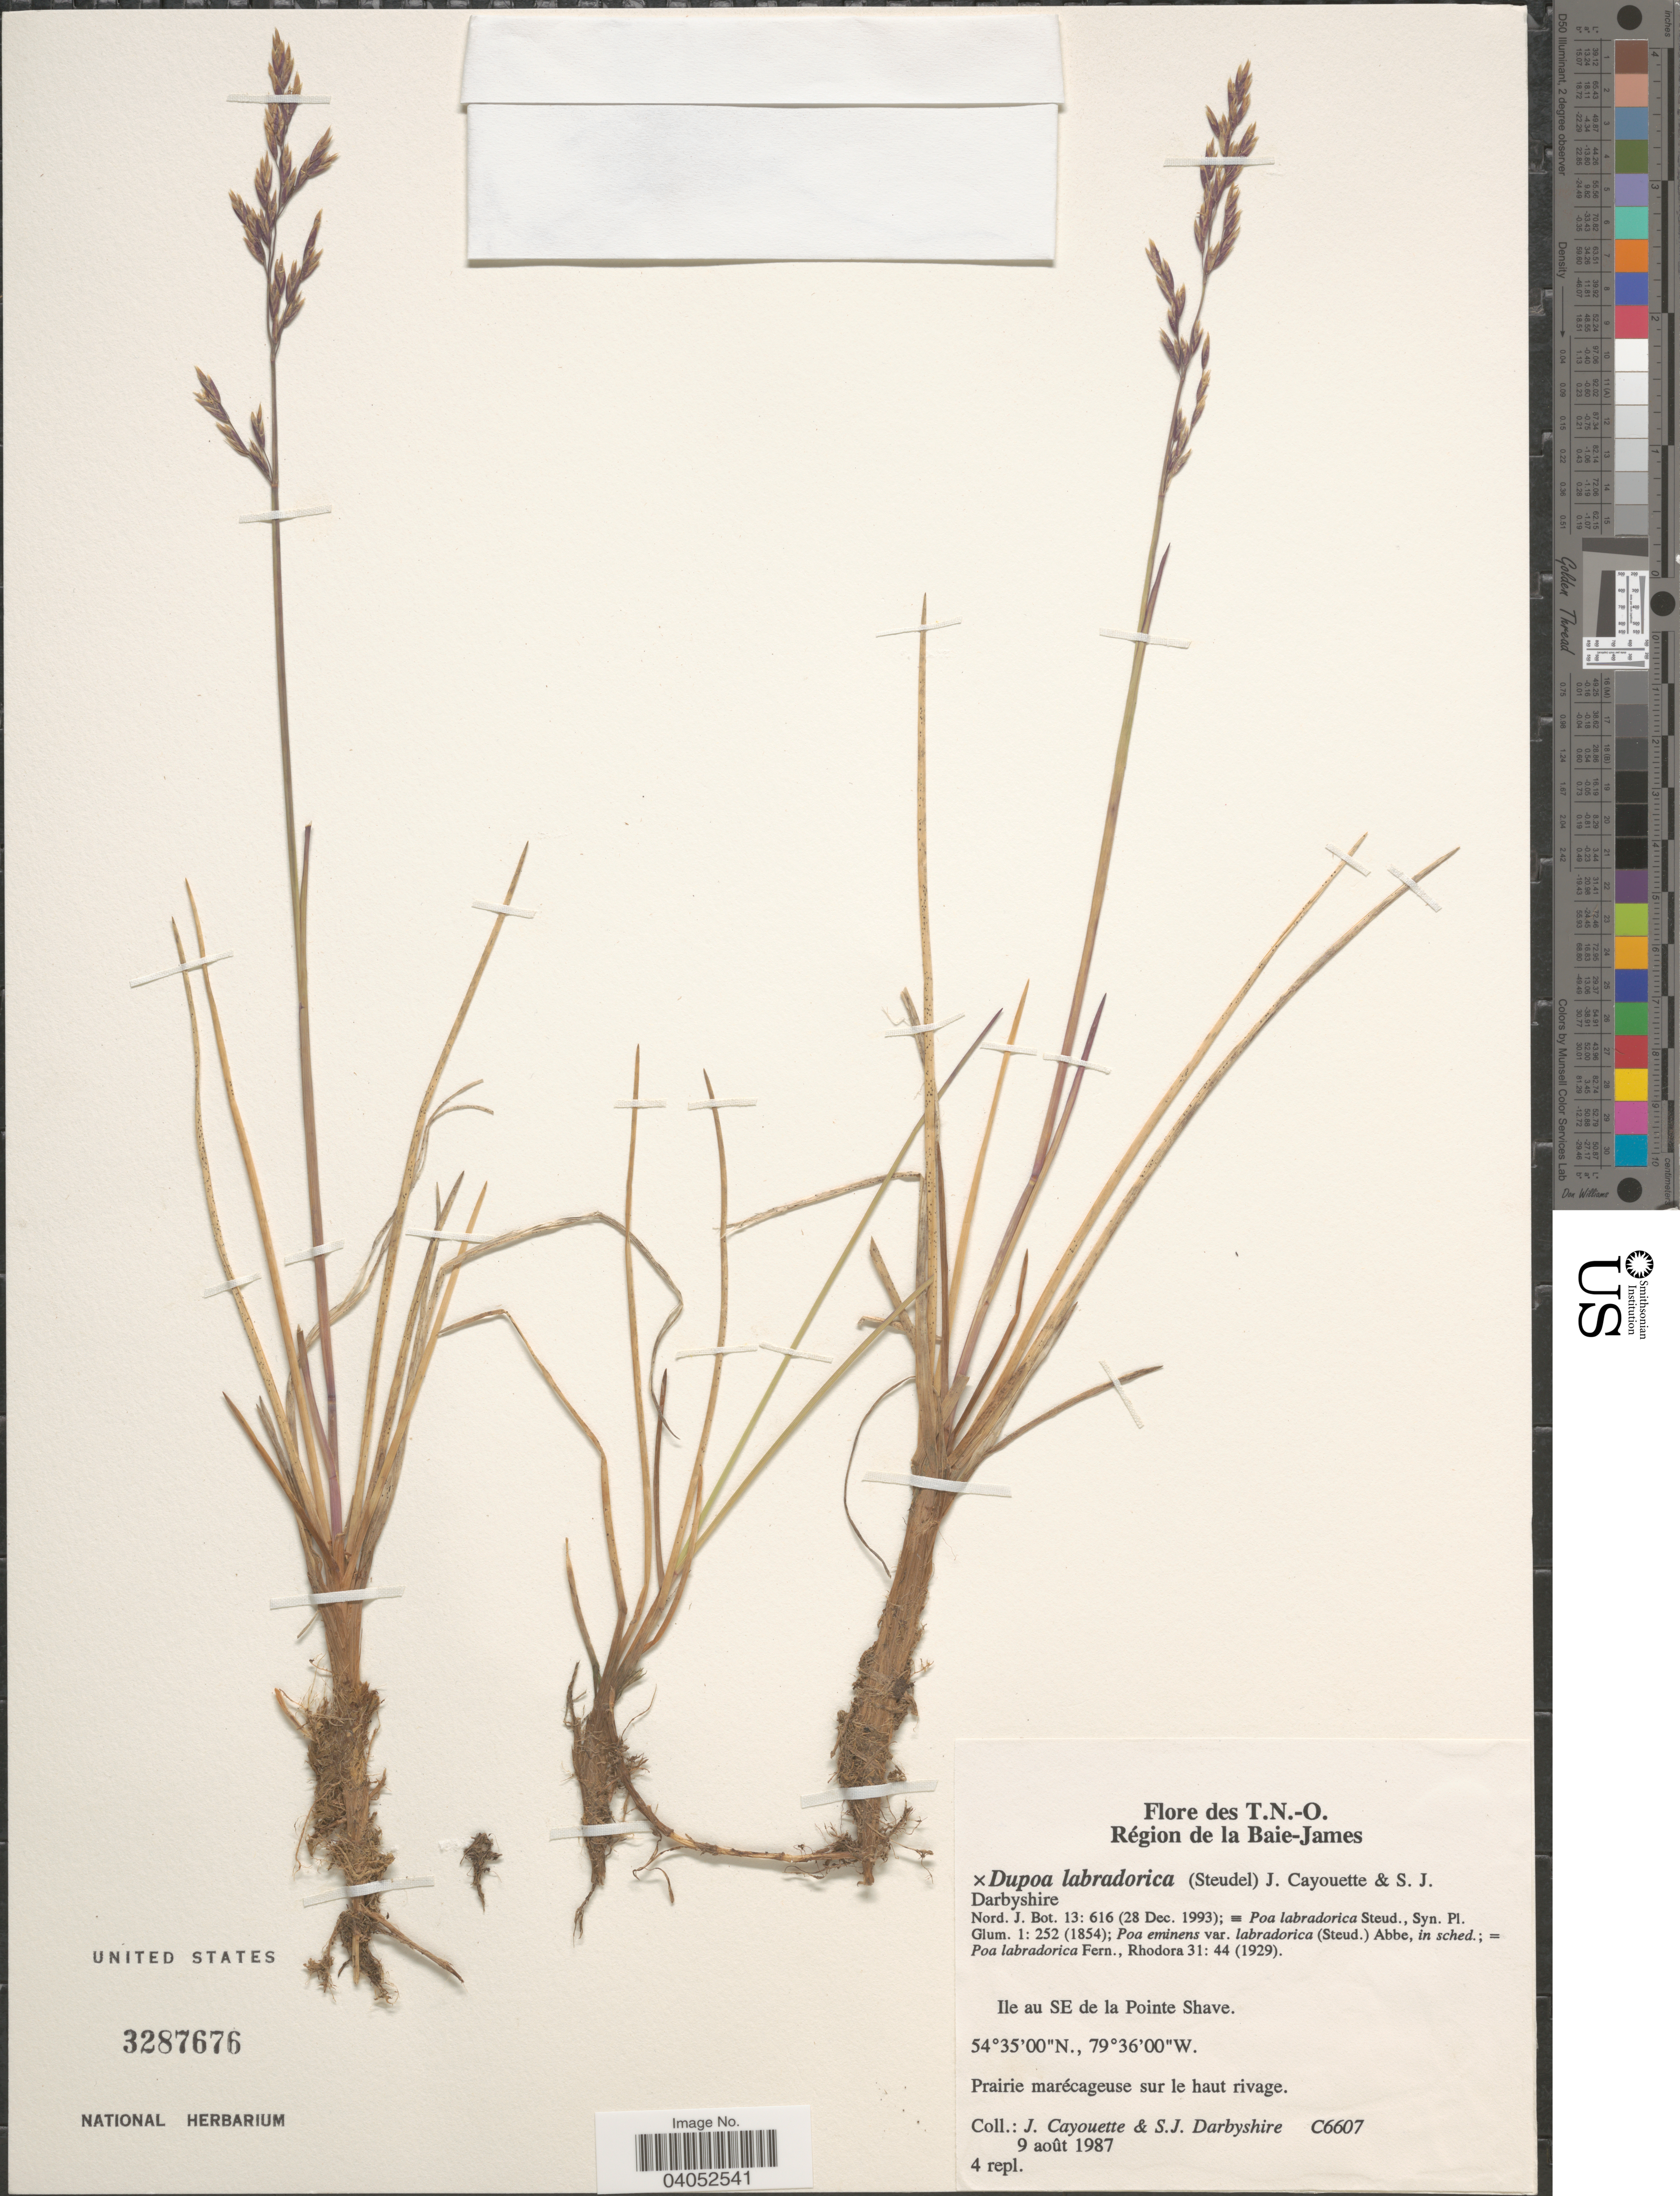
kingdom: Plantae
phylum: Tracheophyta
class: Liliopsida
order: Poales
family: Poaceae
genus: Dupontopoa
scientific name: Dupontopoa labradorica ined.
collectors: J. Cayouette & S. Darbyshire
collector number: C6607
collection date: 1987-08-09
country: Canada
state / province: Northwest Territories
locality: T.N.-O. Région de la Baie-James. Ile au SE de la Pointe Shave. Prairie marécageuse sur le haut rivage.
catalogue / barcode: US 3287676